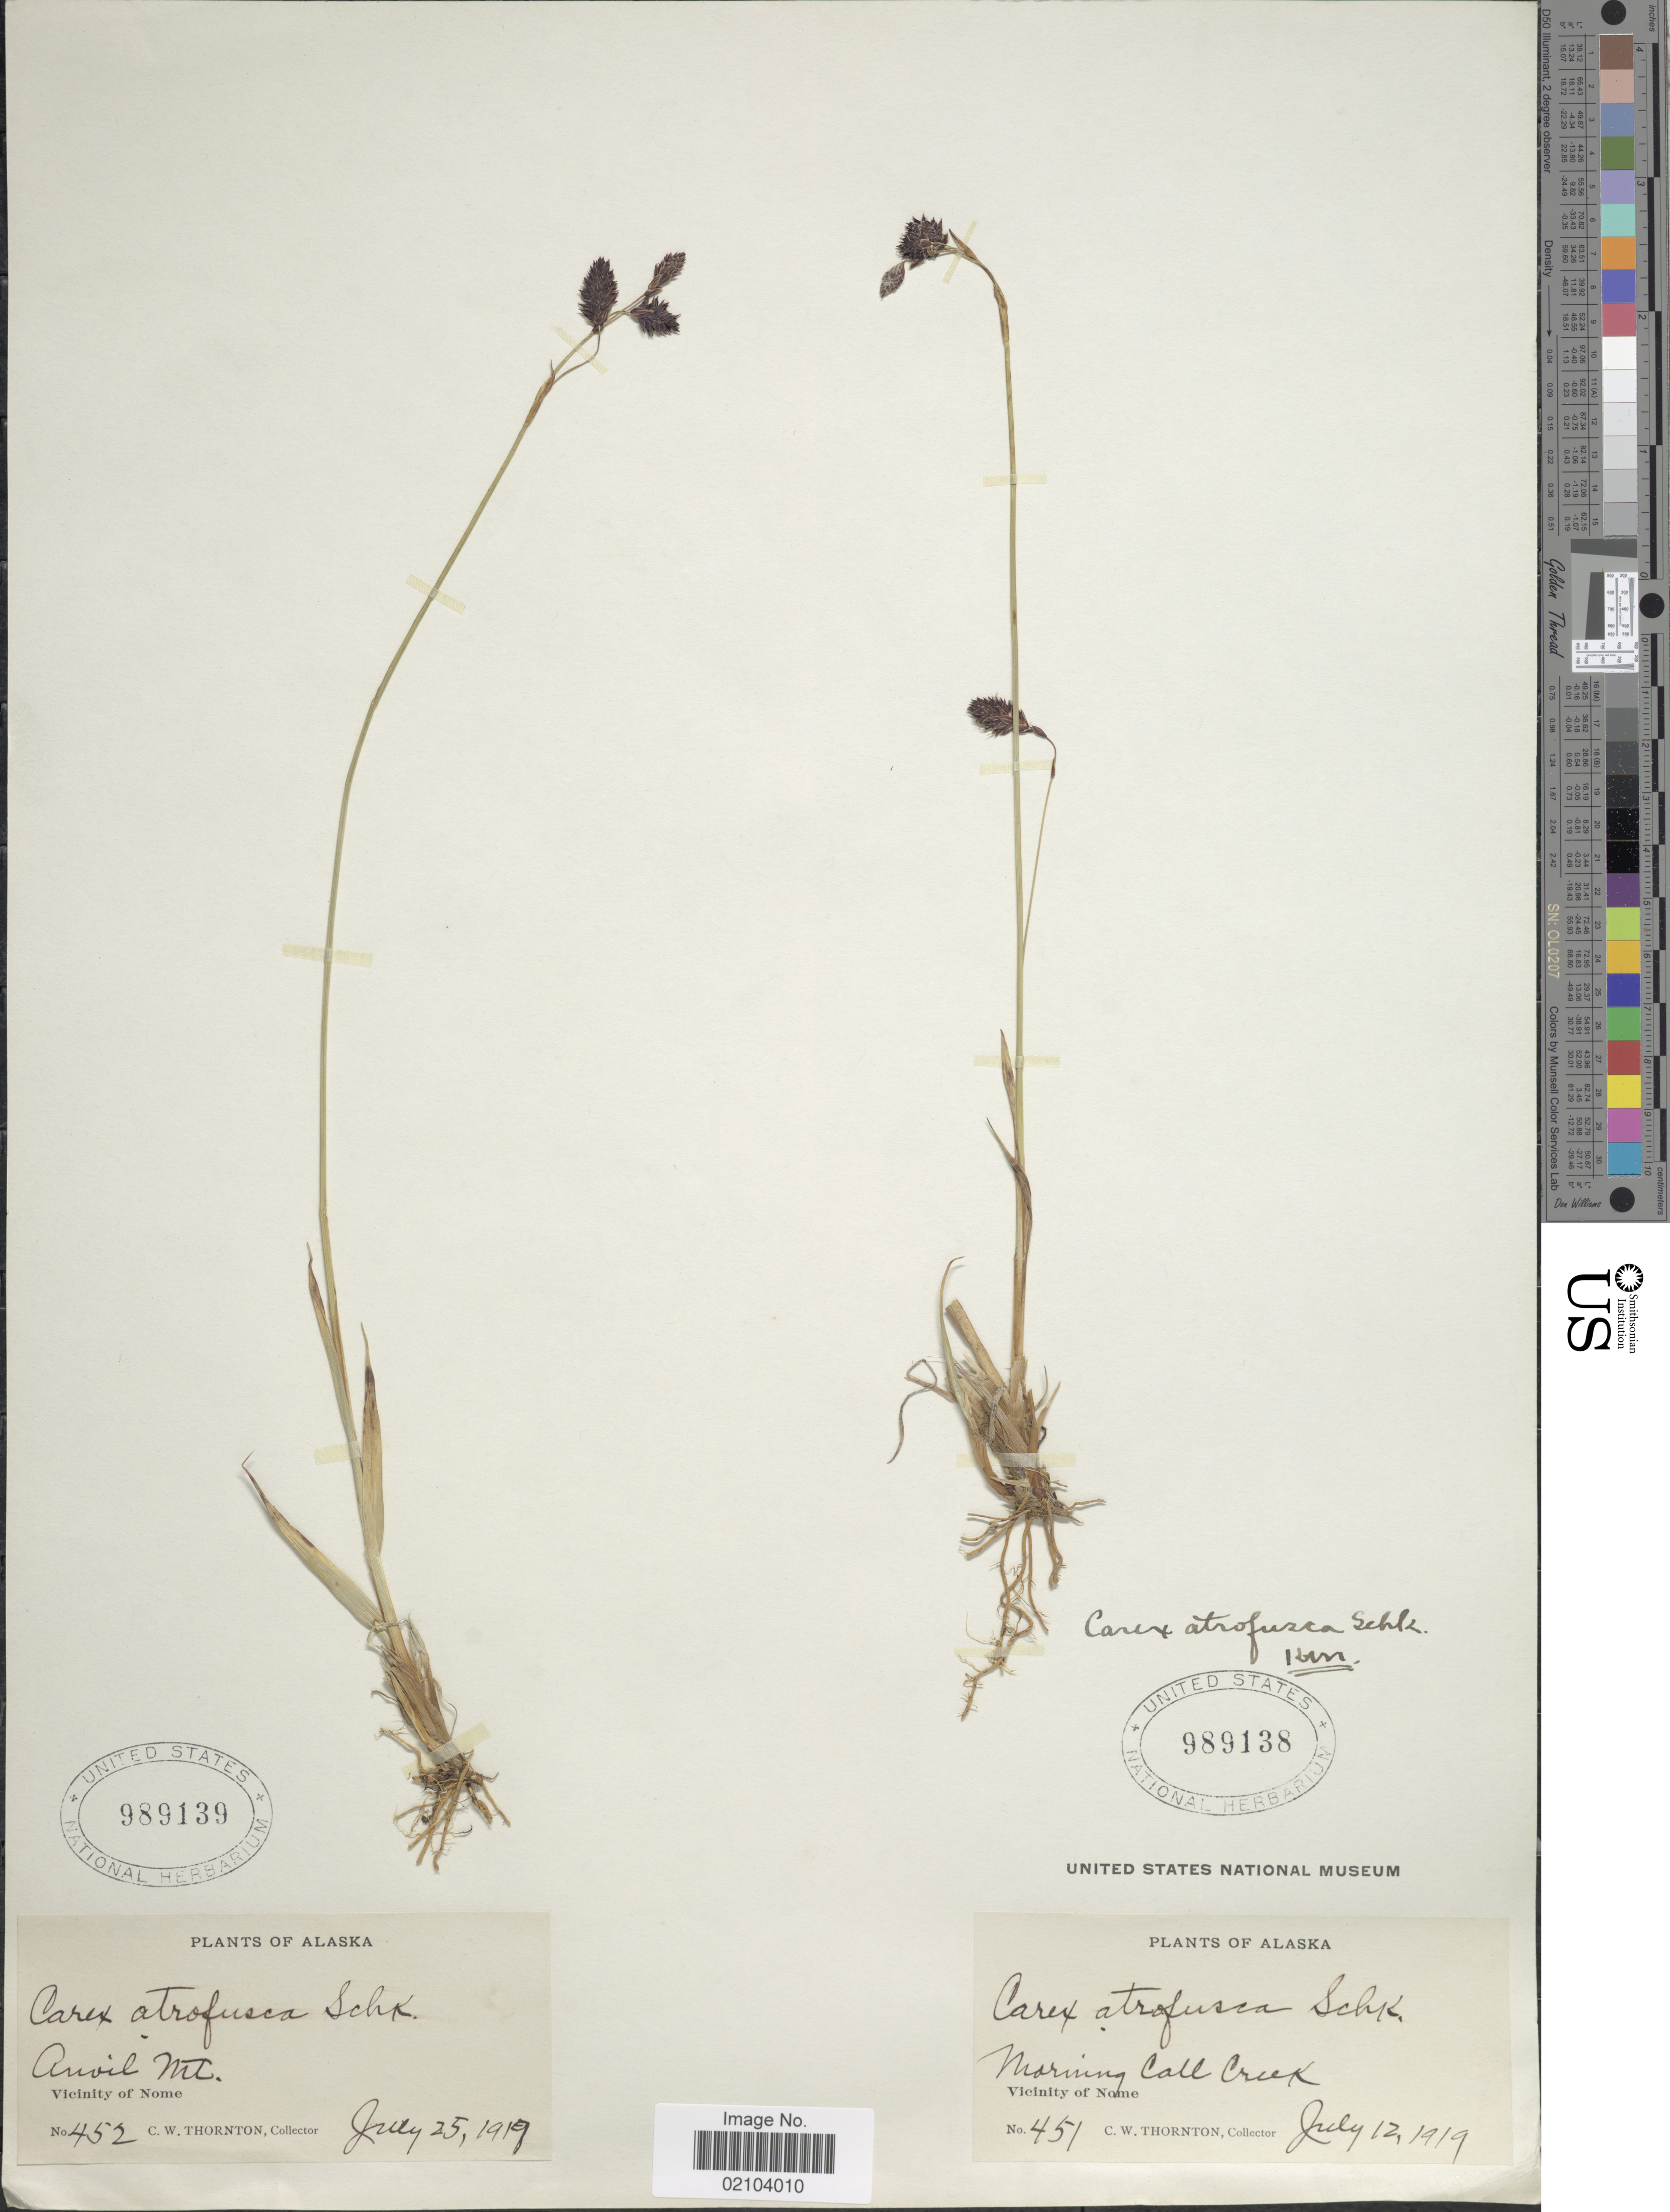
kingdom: Plantae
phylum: Tracheophyta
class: Liliopsida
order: Poales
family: Cyperaceae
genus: Carex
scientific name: Carex atrofusca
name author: Schkuhr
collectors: C. Thornton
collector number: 452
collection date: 1919-07-25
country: United States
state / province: Alaska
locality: Anvil Mt. Vicinity of Nome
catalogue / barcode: US 989139